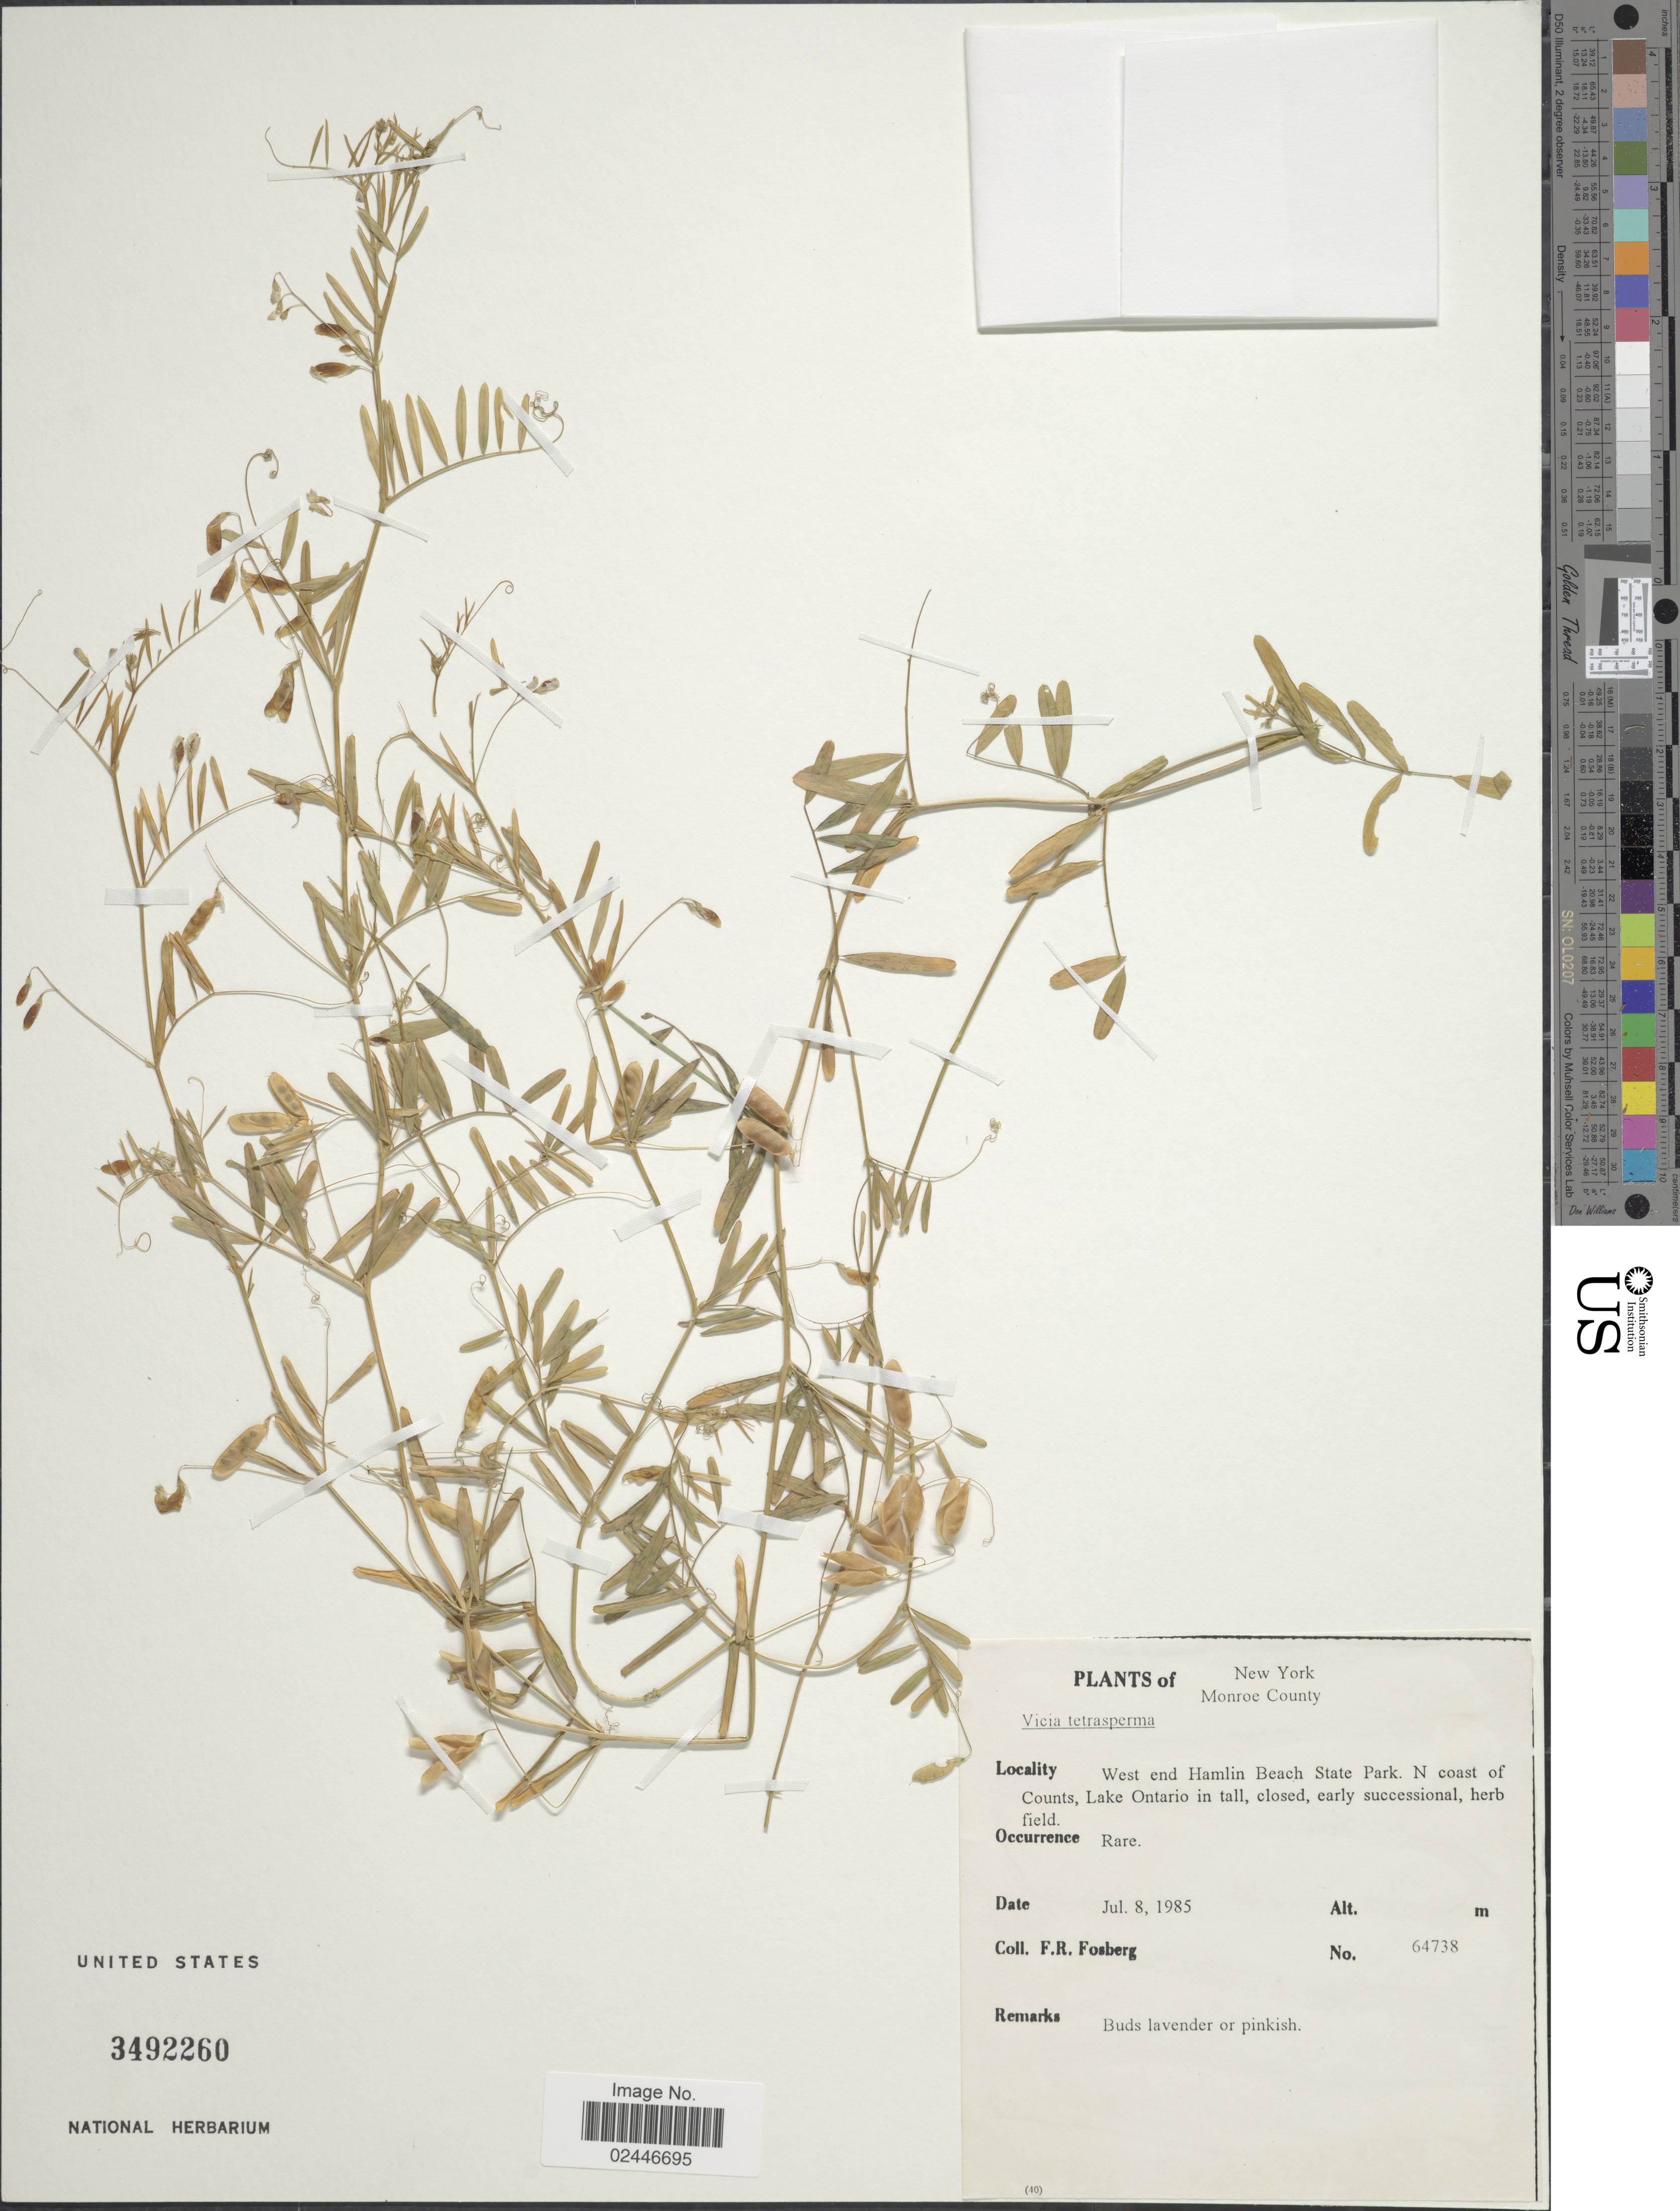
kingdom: Plantae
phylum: Tracheophyta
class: Magnoliopsida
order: Fabales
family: Fabaceae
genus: Vicia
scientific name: Vicia tetrasperma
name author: (L.) Schreb.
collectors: F. R. Fosberg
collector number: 64738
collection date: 1985-07-08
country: United States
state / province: New York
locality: Monroe County, West end Hamlin Beach State Park. N coast of Counts, Lake Ontario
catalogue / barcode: US 3492260